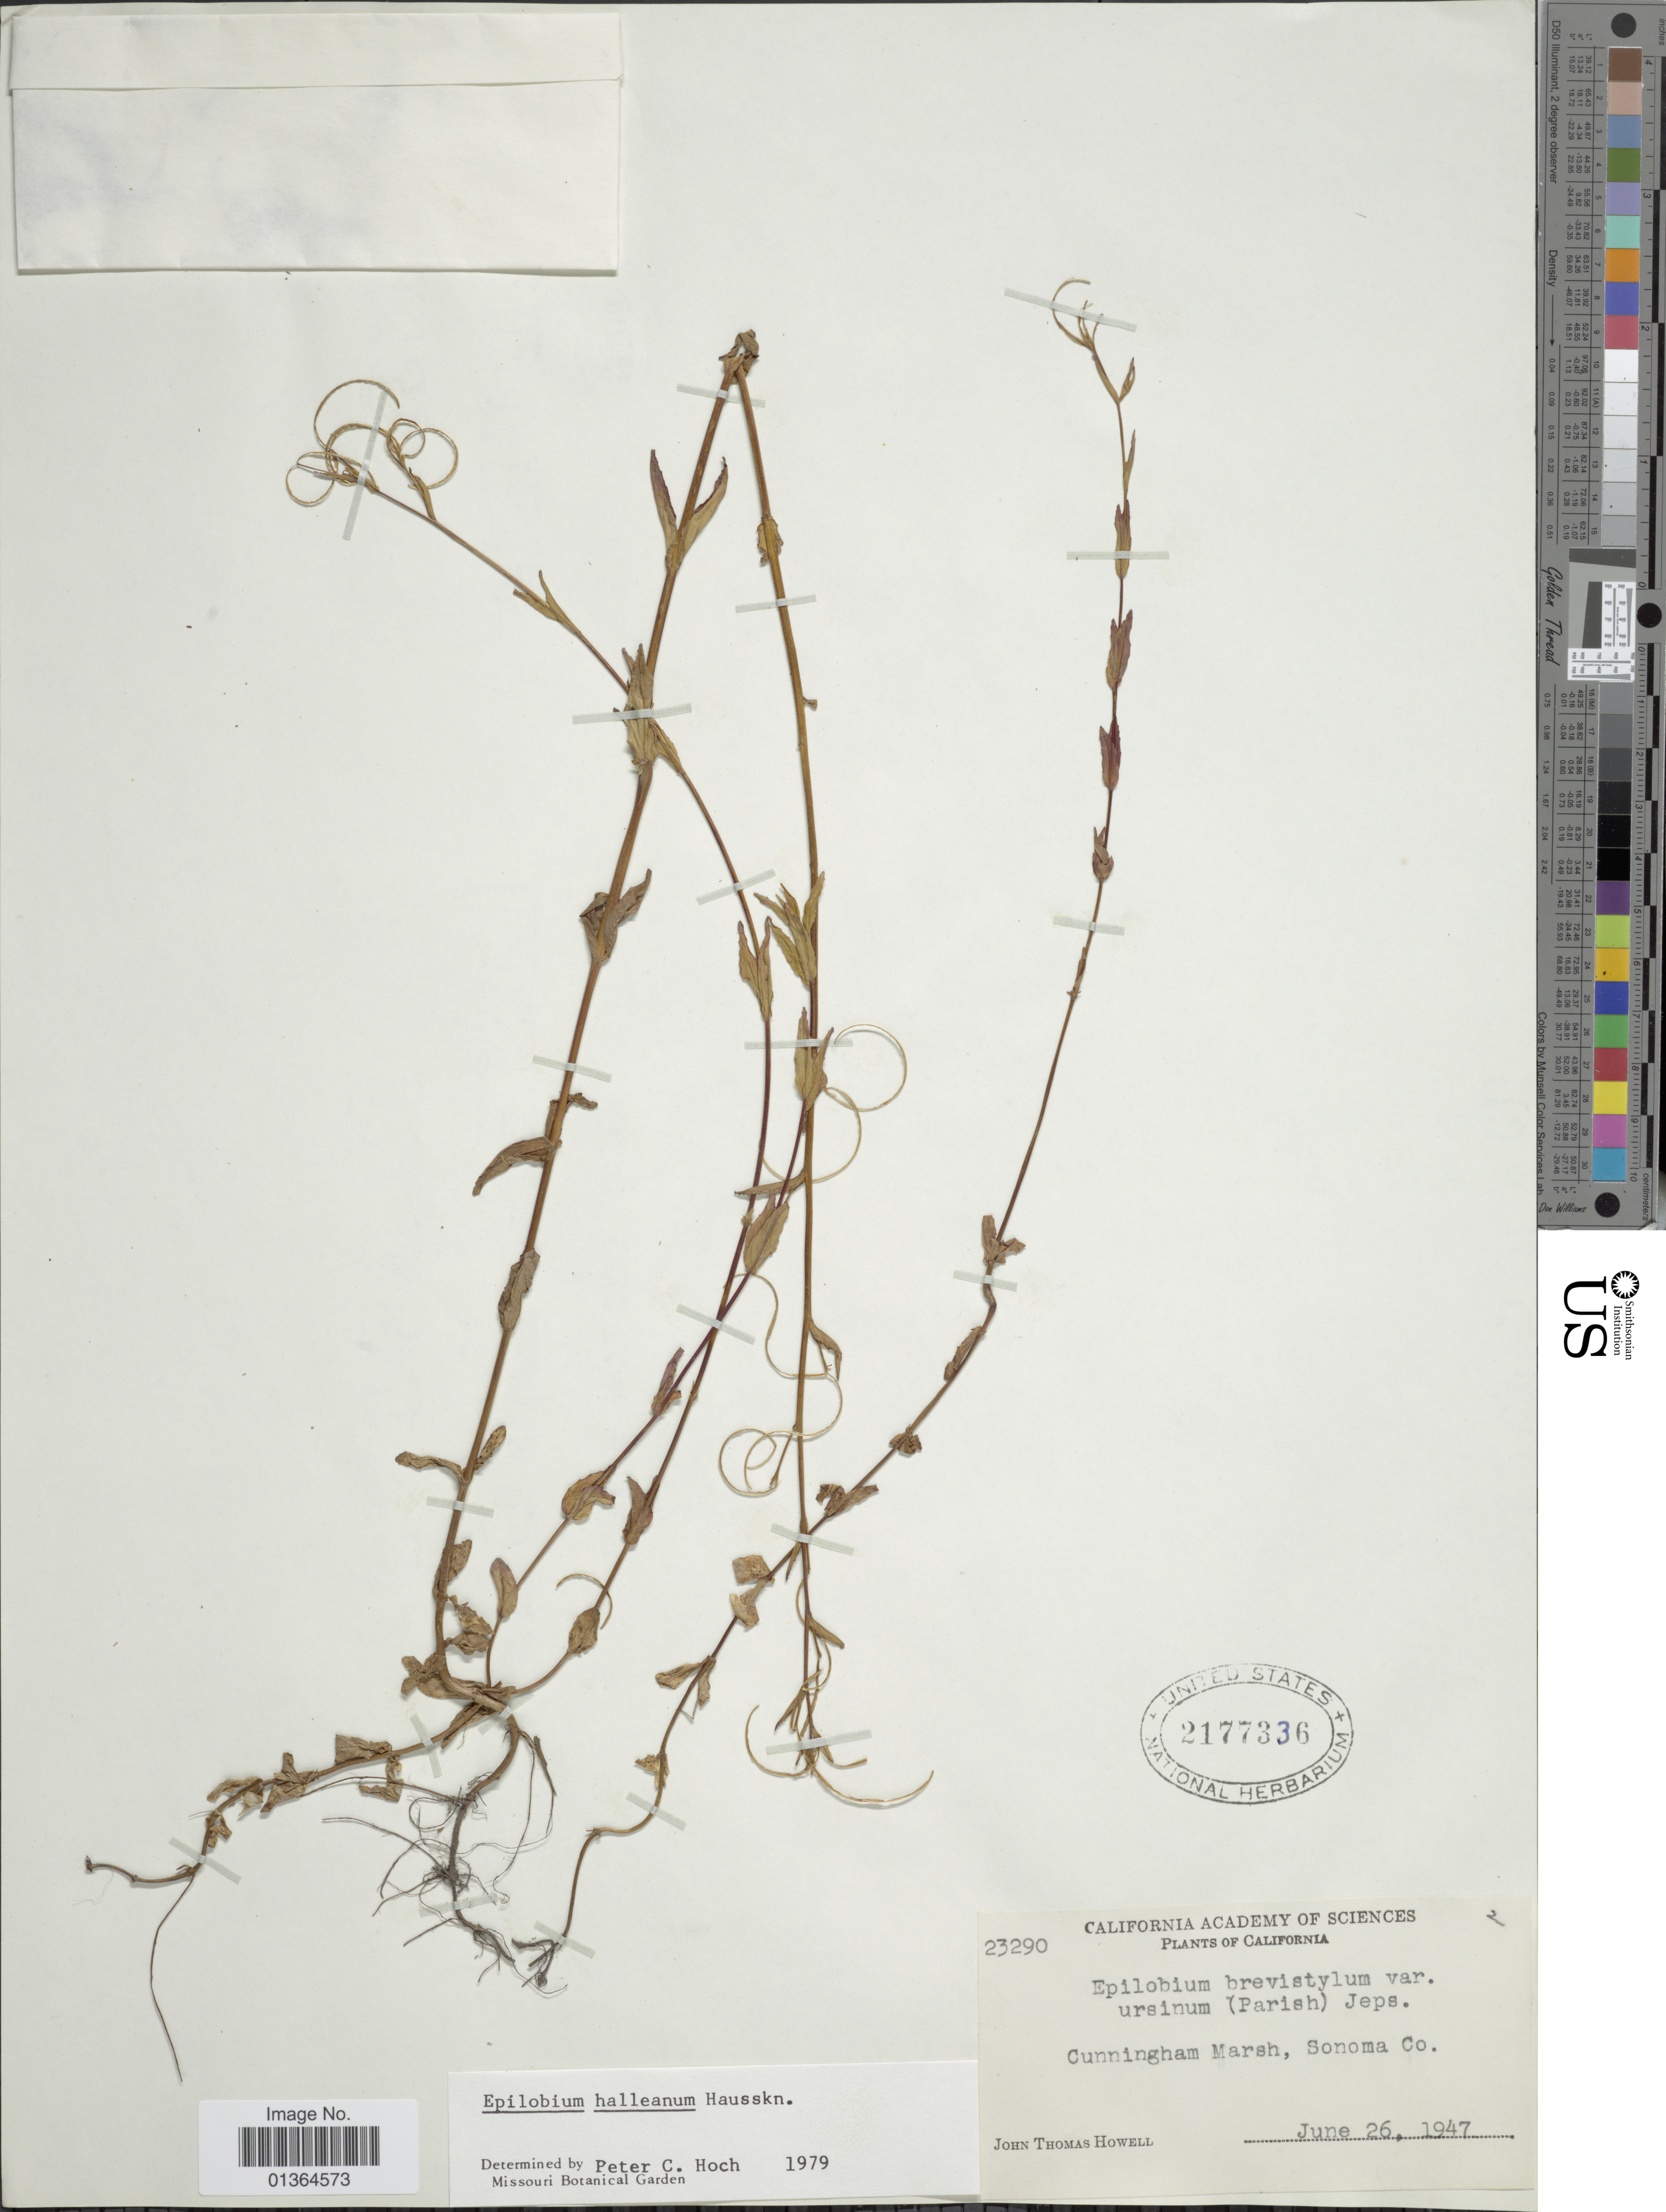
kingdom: Plantae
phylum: Tracheophyta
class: Magnoliopsida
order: Myrtales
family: Onagraceae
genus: Epilobium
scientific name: Epilobium hallianum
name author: Hausskn.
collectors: J. T. Howell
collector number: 23290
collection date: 1947-06-26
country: United States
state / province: California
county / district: Sonoma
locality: Cunningham Marsh, Sonoma Co.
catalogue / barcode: US 2177336